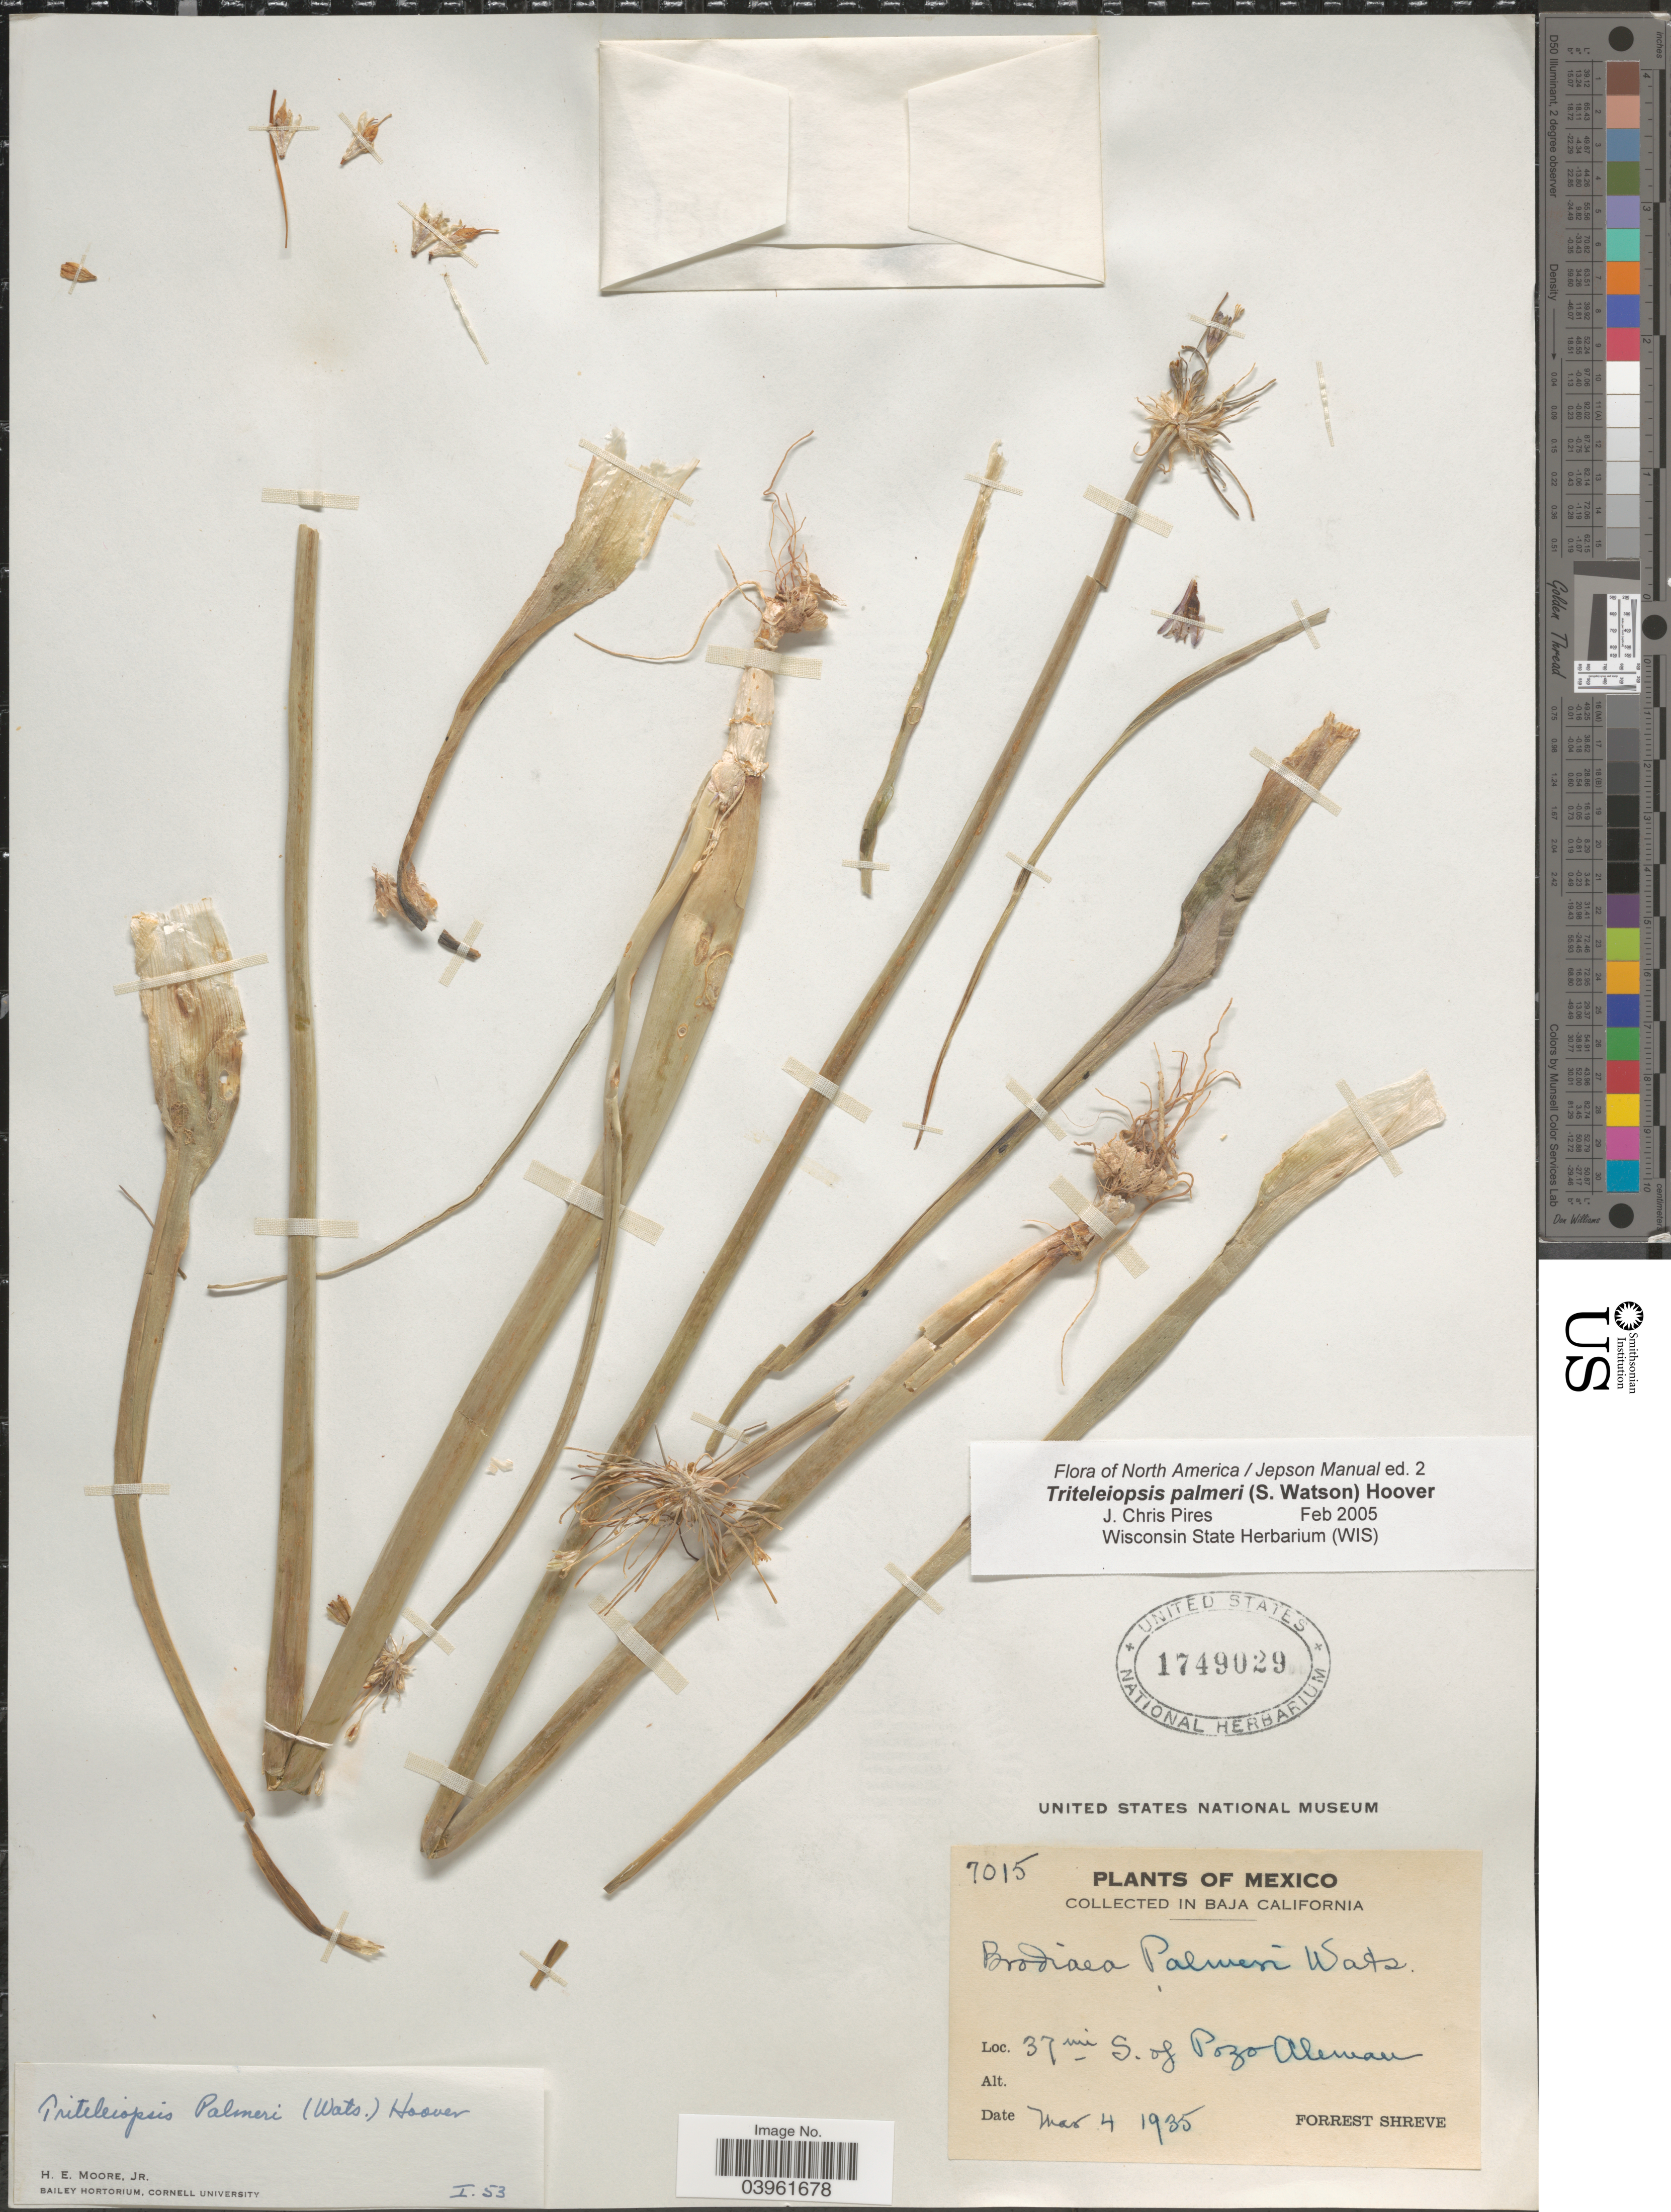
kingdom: Plantae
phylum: Tracheophyta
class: Liliopsida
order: Asparagales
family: Asparagaceae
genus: Triteleiopsis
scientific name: Triteleiopsis palmeri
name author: (S. Watson) Hoover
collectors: F. Shreve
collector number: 7015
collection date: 1935-03-04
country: Mexico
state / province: Baja California Sur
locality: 37 mi S. of Pozo Aleman.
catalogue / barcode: US 1749029